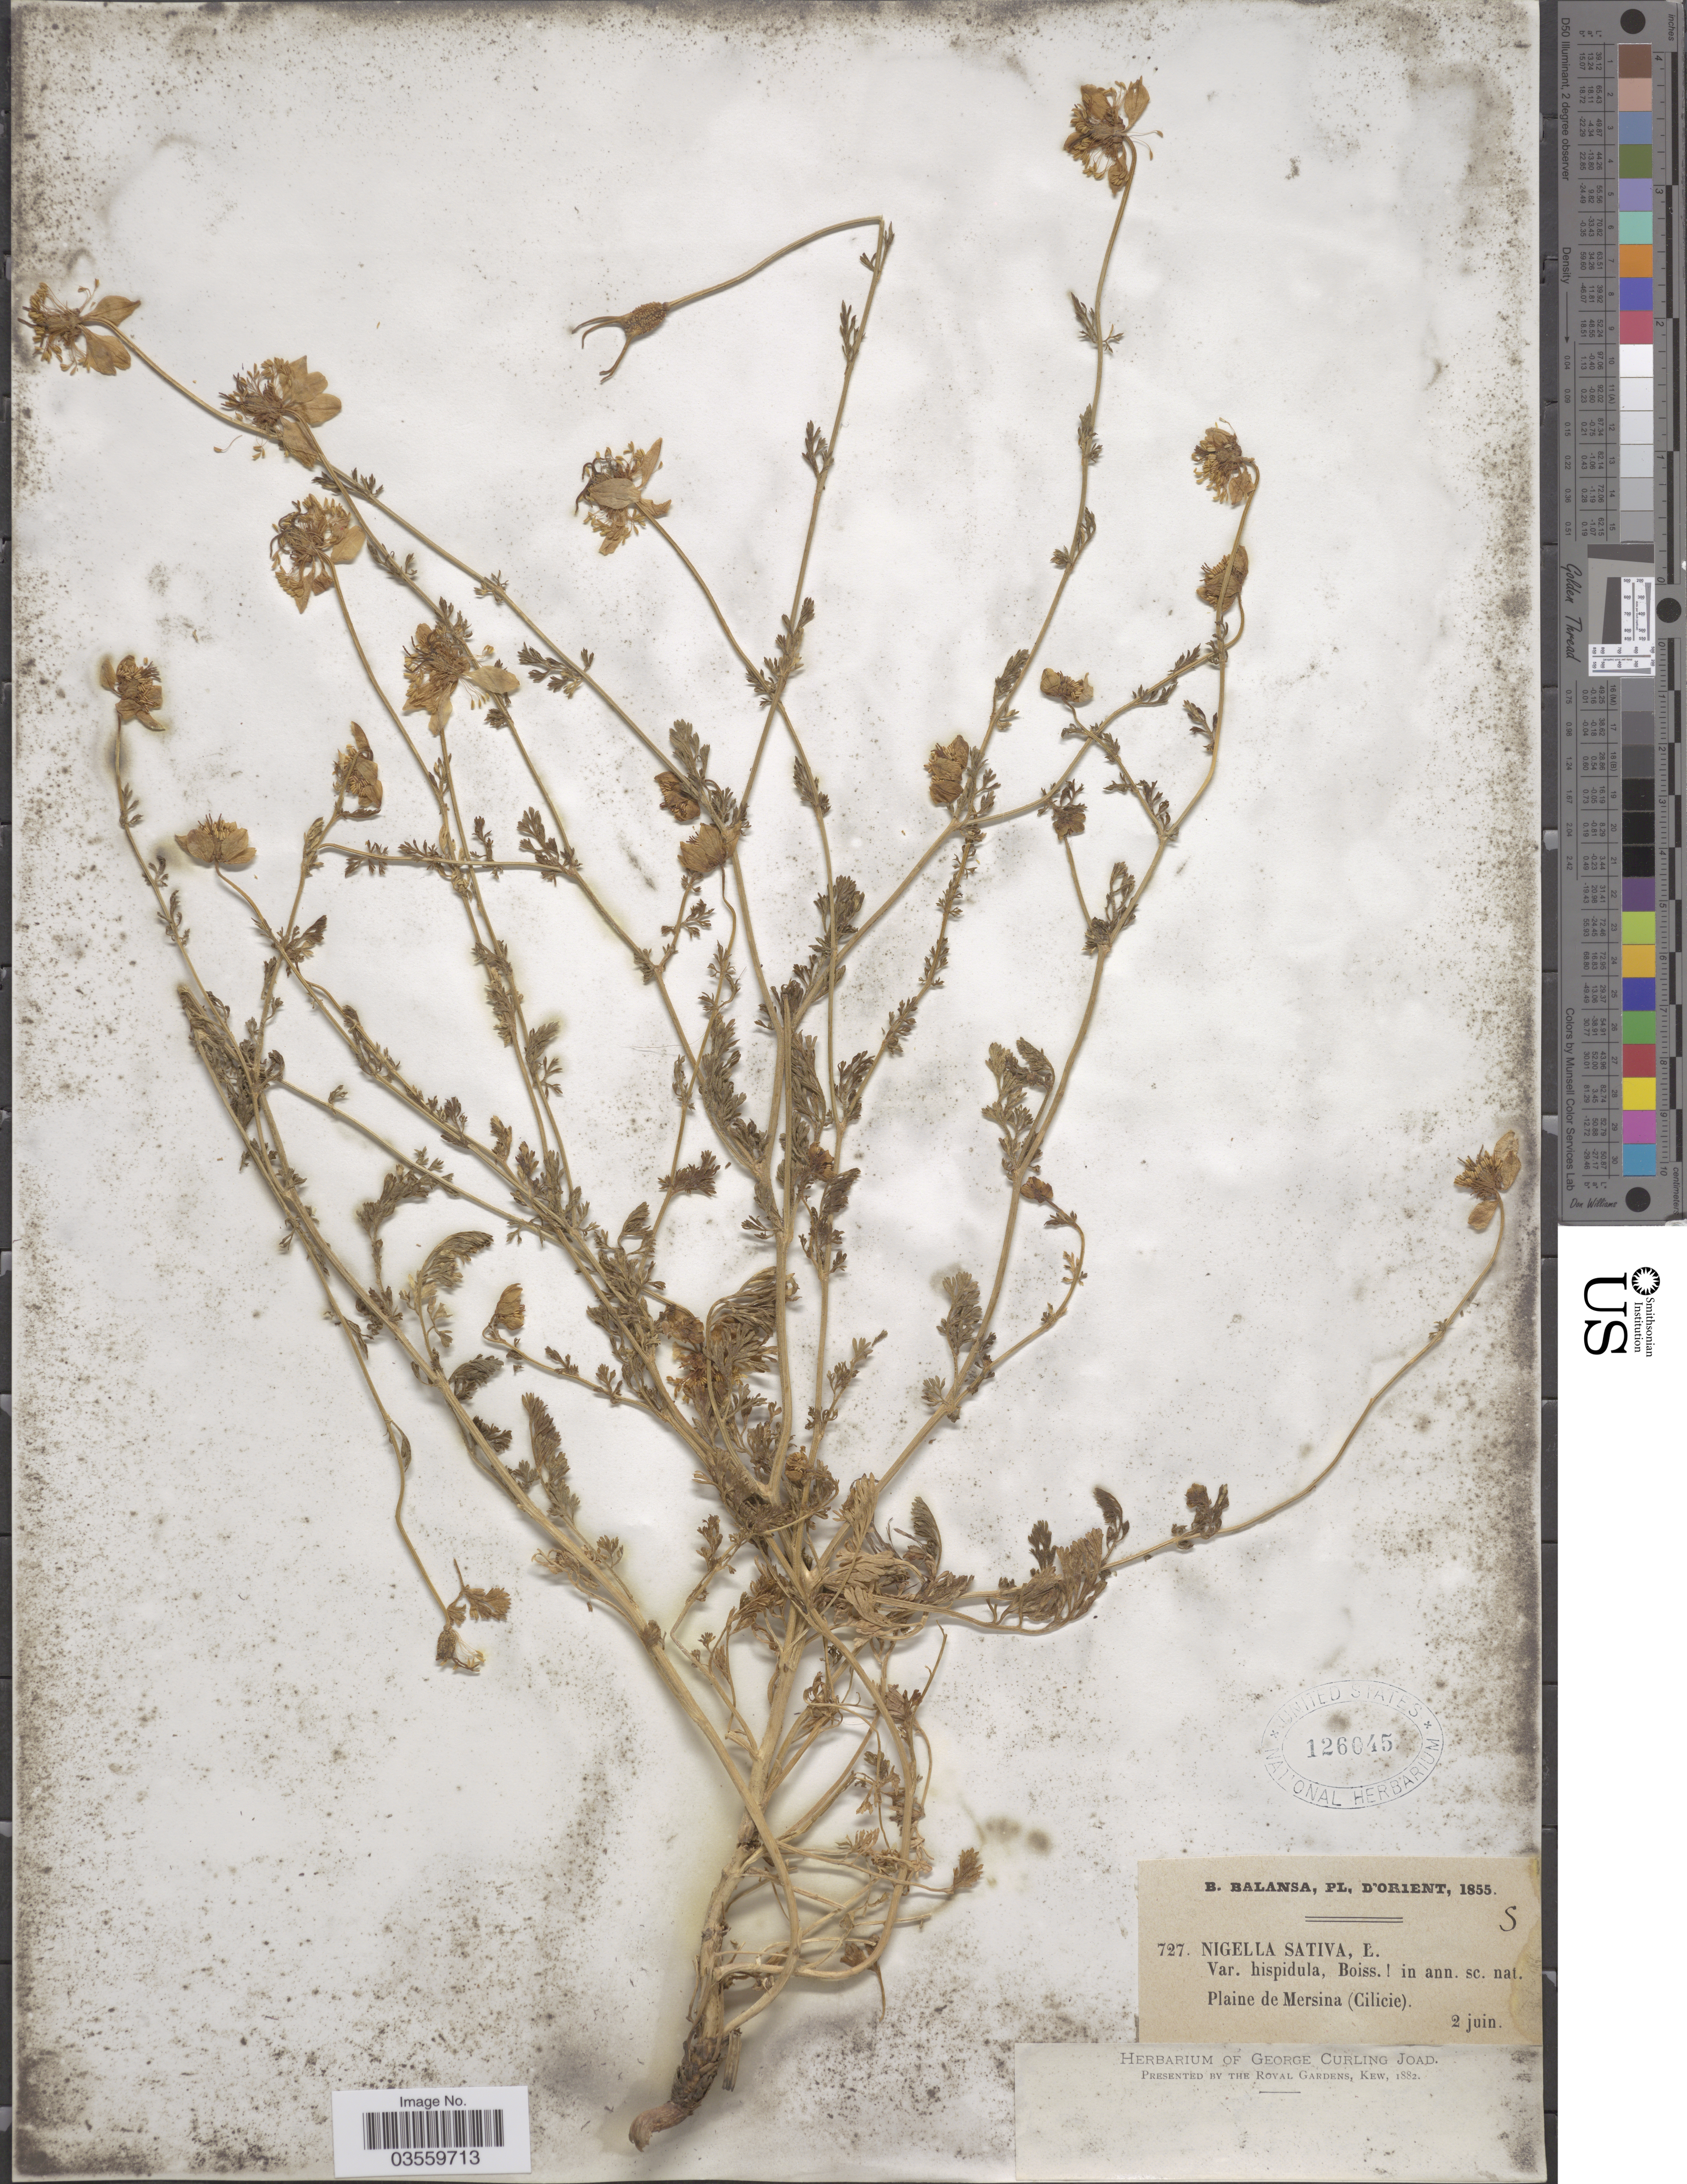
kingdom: Plantae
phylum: Tracheophyta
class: Magnoliopsida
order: Ranunculales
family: Ranunculaceae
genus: Nigella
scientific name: Nigella sativa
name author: L.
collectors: B. Balansa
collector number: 727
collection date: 1855-06-02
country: Turkey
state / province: Mersin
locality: Orient. Plaine de Mersina (Cilicie).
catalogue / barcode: US 126045